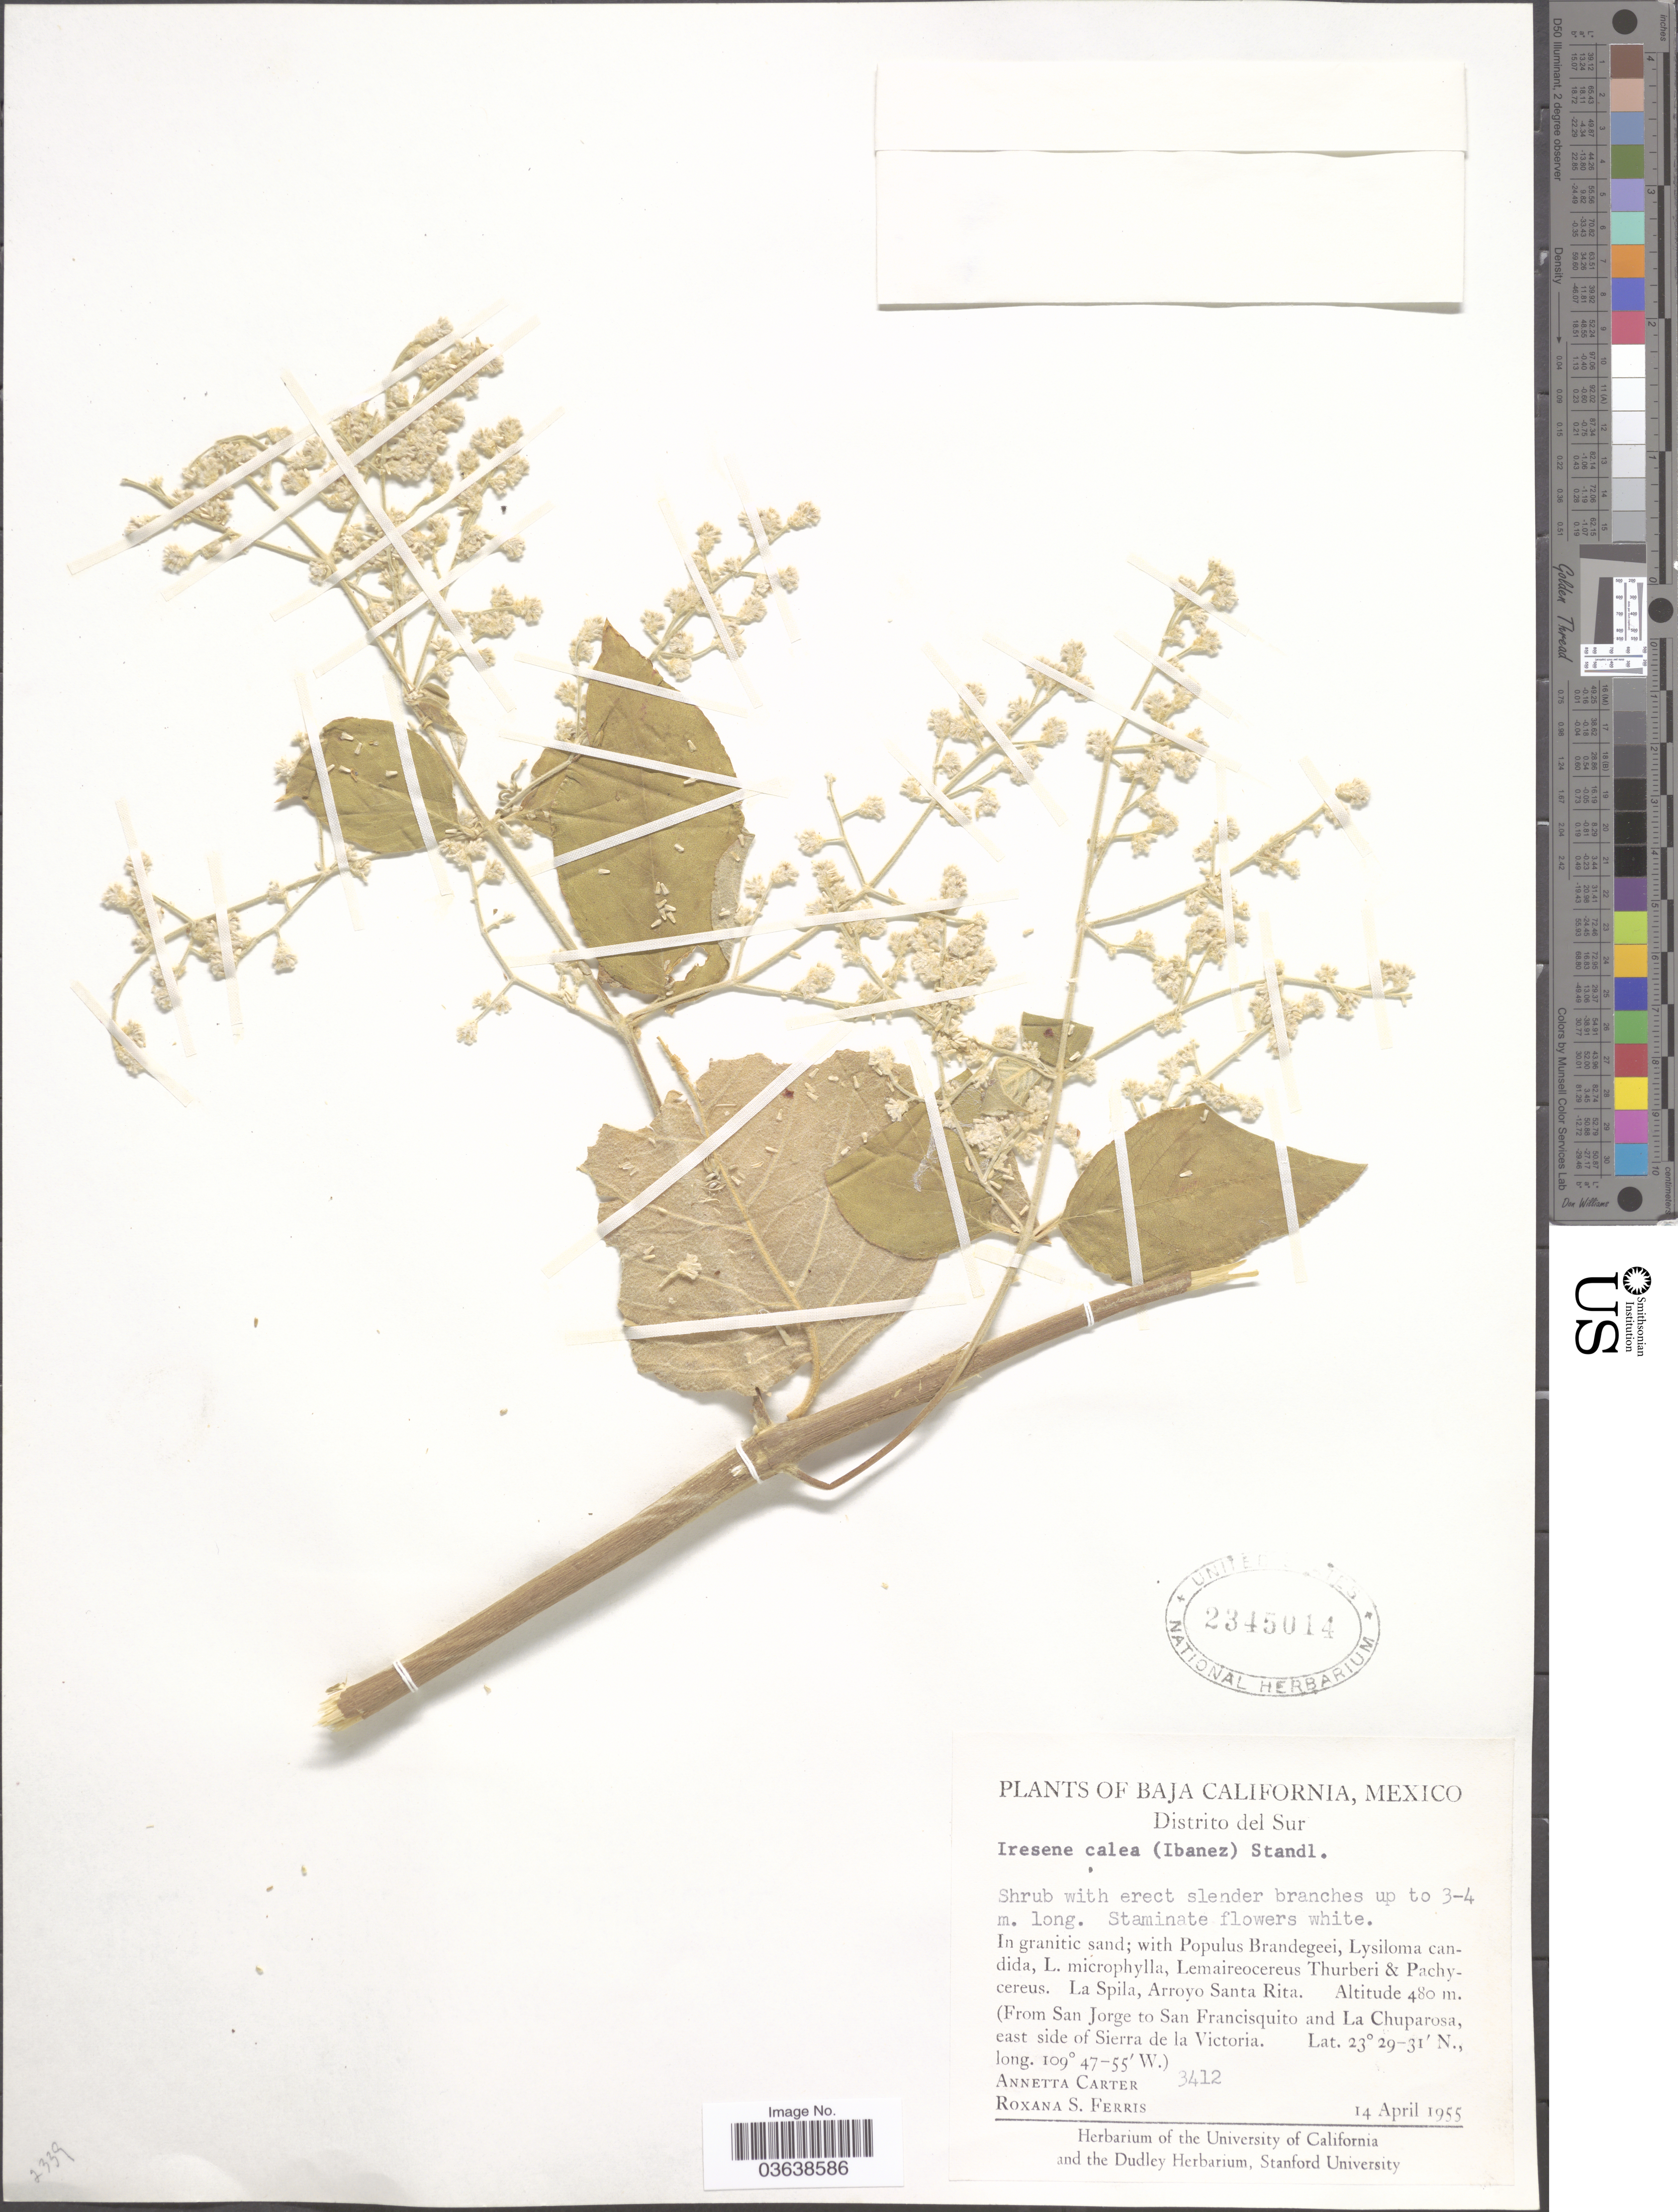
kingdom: Plantae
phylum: Tracheophyta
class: Magnoliopsida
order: Caryophyllales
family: Amaranthaceae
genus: Iresine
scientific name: Iresine calea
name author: (Ibáñez) Standl.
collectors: A. Carter & R. S. Ferris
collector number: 3412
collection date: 1955-04-14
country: Mexico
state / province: Baja California Sur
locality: Distrito del Sur. La Spila, Arroyo Santa Rita. (From San Jorge to San Francisquito and La Chuparosa, east side of Sierra de la Victoria.)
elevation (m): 480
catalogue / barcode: US 2345014